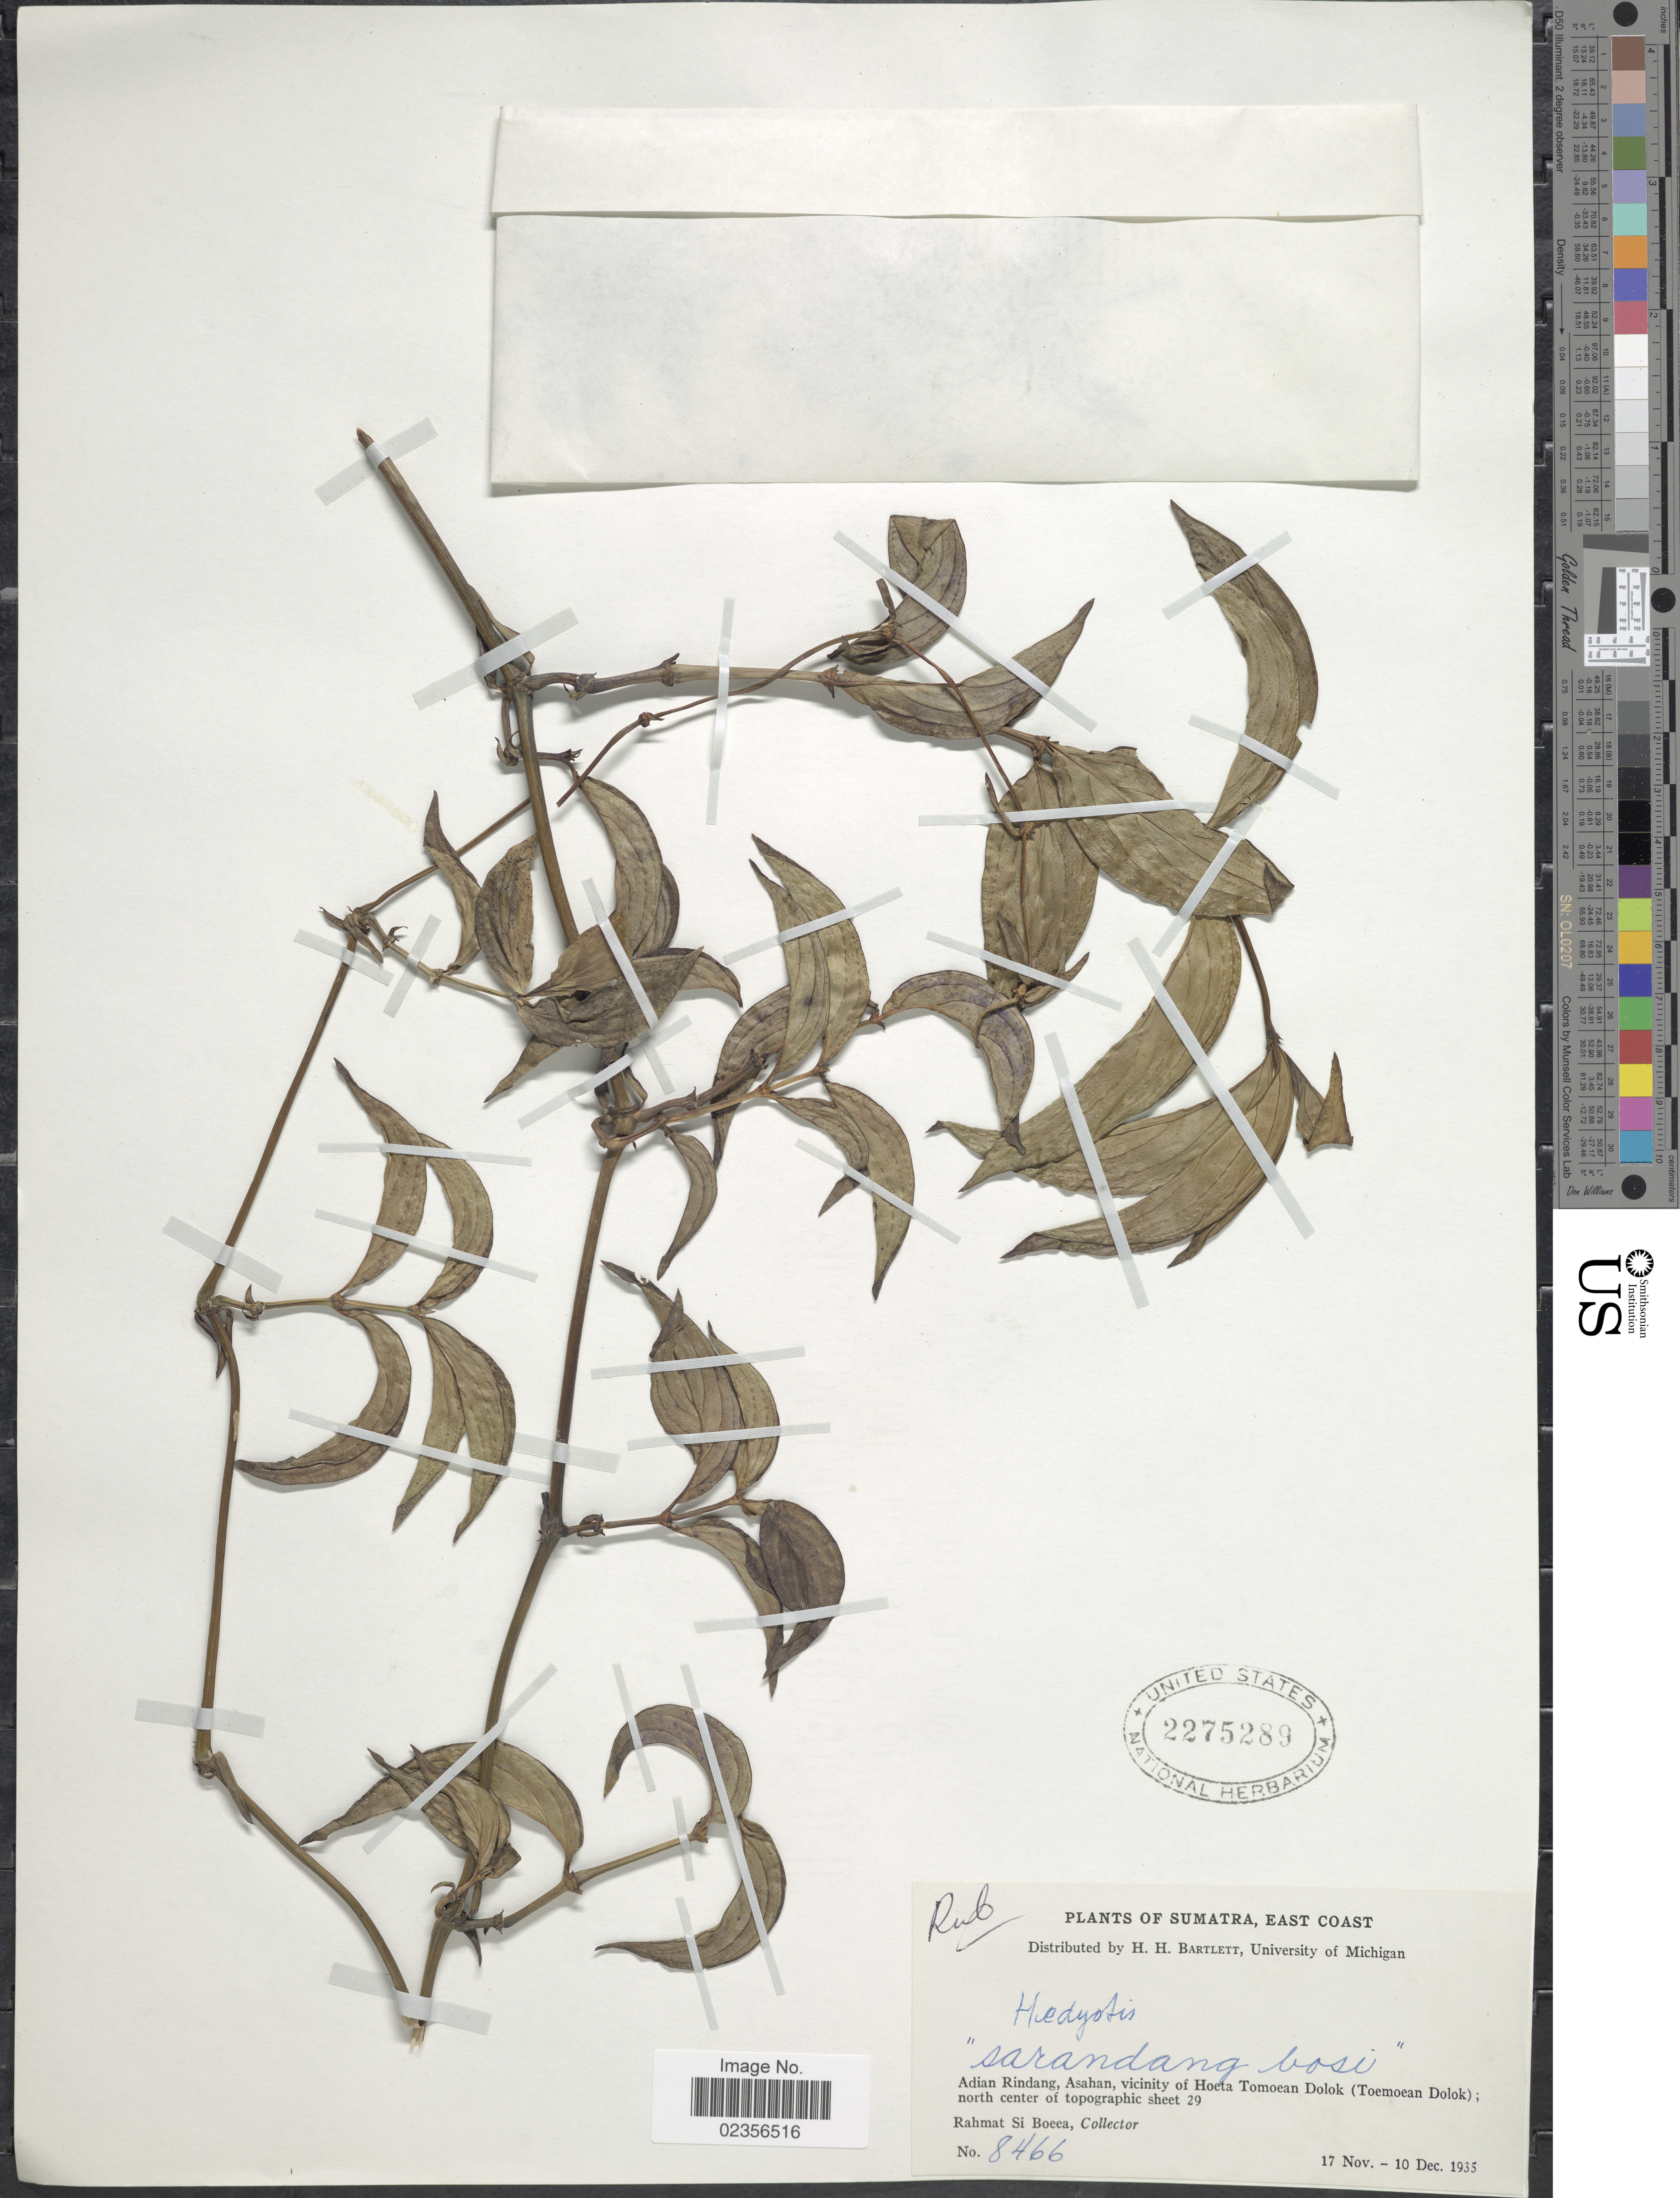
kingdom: Plantae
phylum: Tracheophyta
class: Magnoliopsida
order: Gentianales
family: Rubiaceae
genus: Hedyotis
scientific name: Hedyotis sp.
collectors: Rahmat Si Boeea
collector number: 8466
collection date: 1935-11-17/1935-12-10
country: Indonesia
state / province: Sumatra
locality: East Coast. Adian Rindang, Asahan, vicinity of Hoeta Tomoean Dolok (Toemoean Dolok); north center of topographic sheet 29. "sarandang bosi"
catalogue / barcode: US 2275289